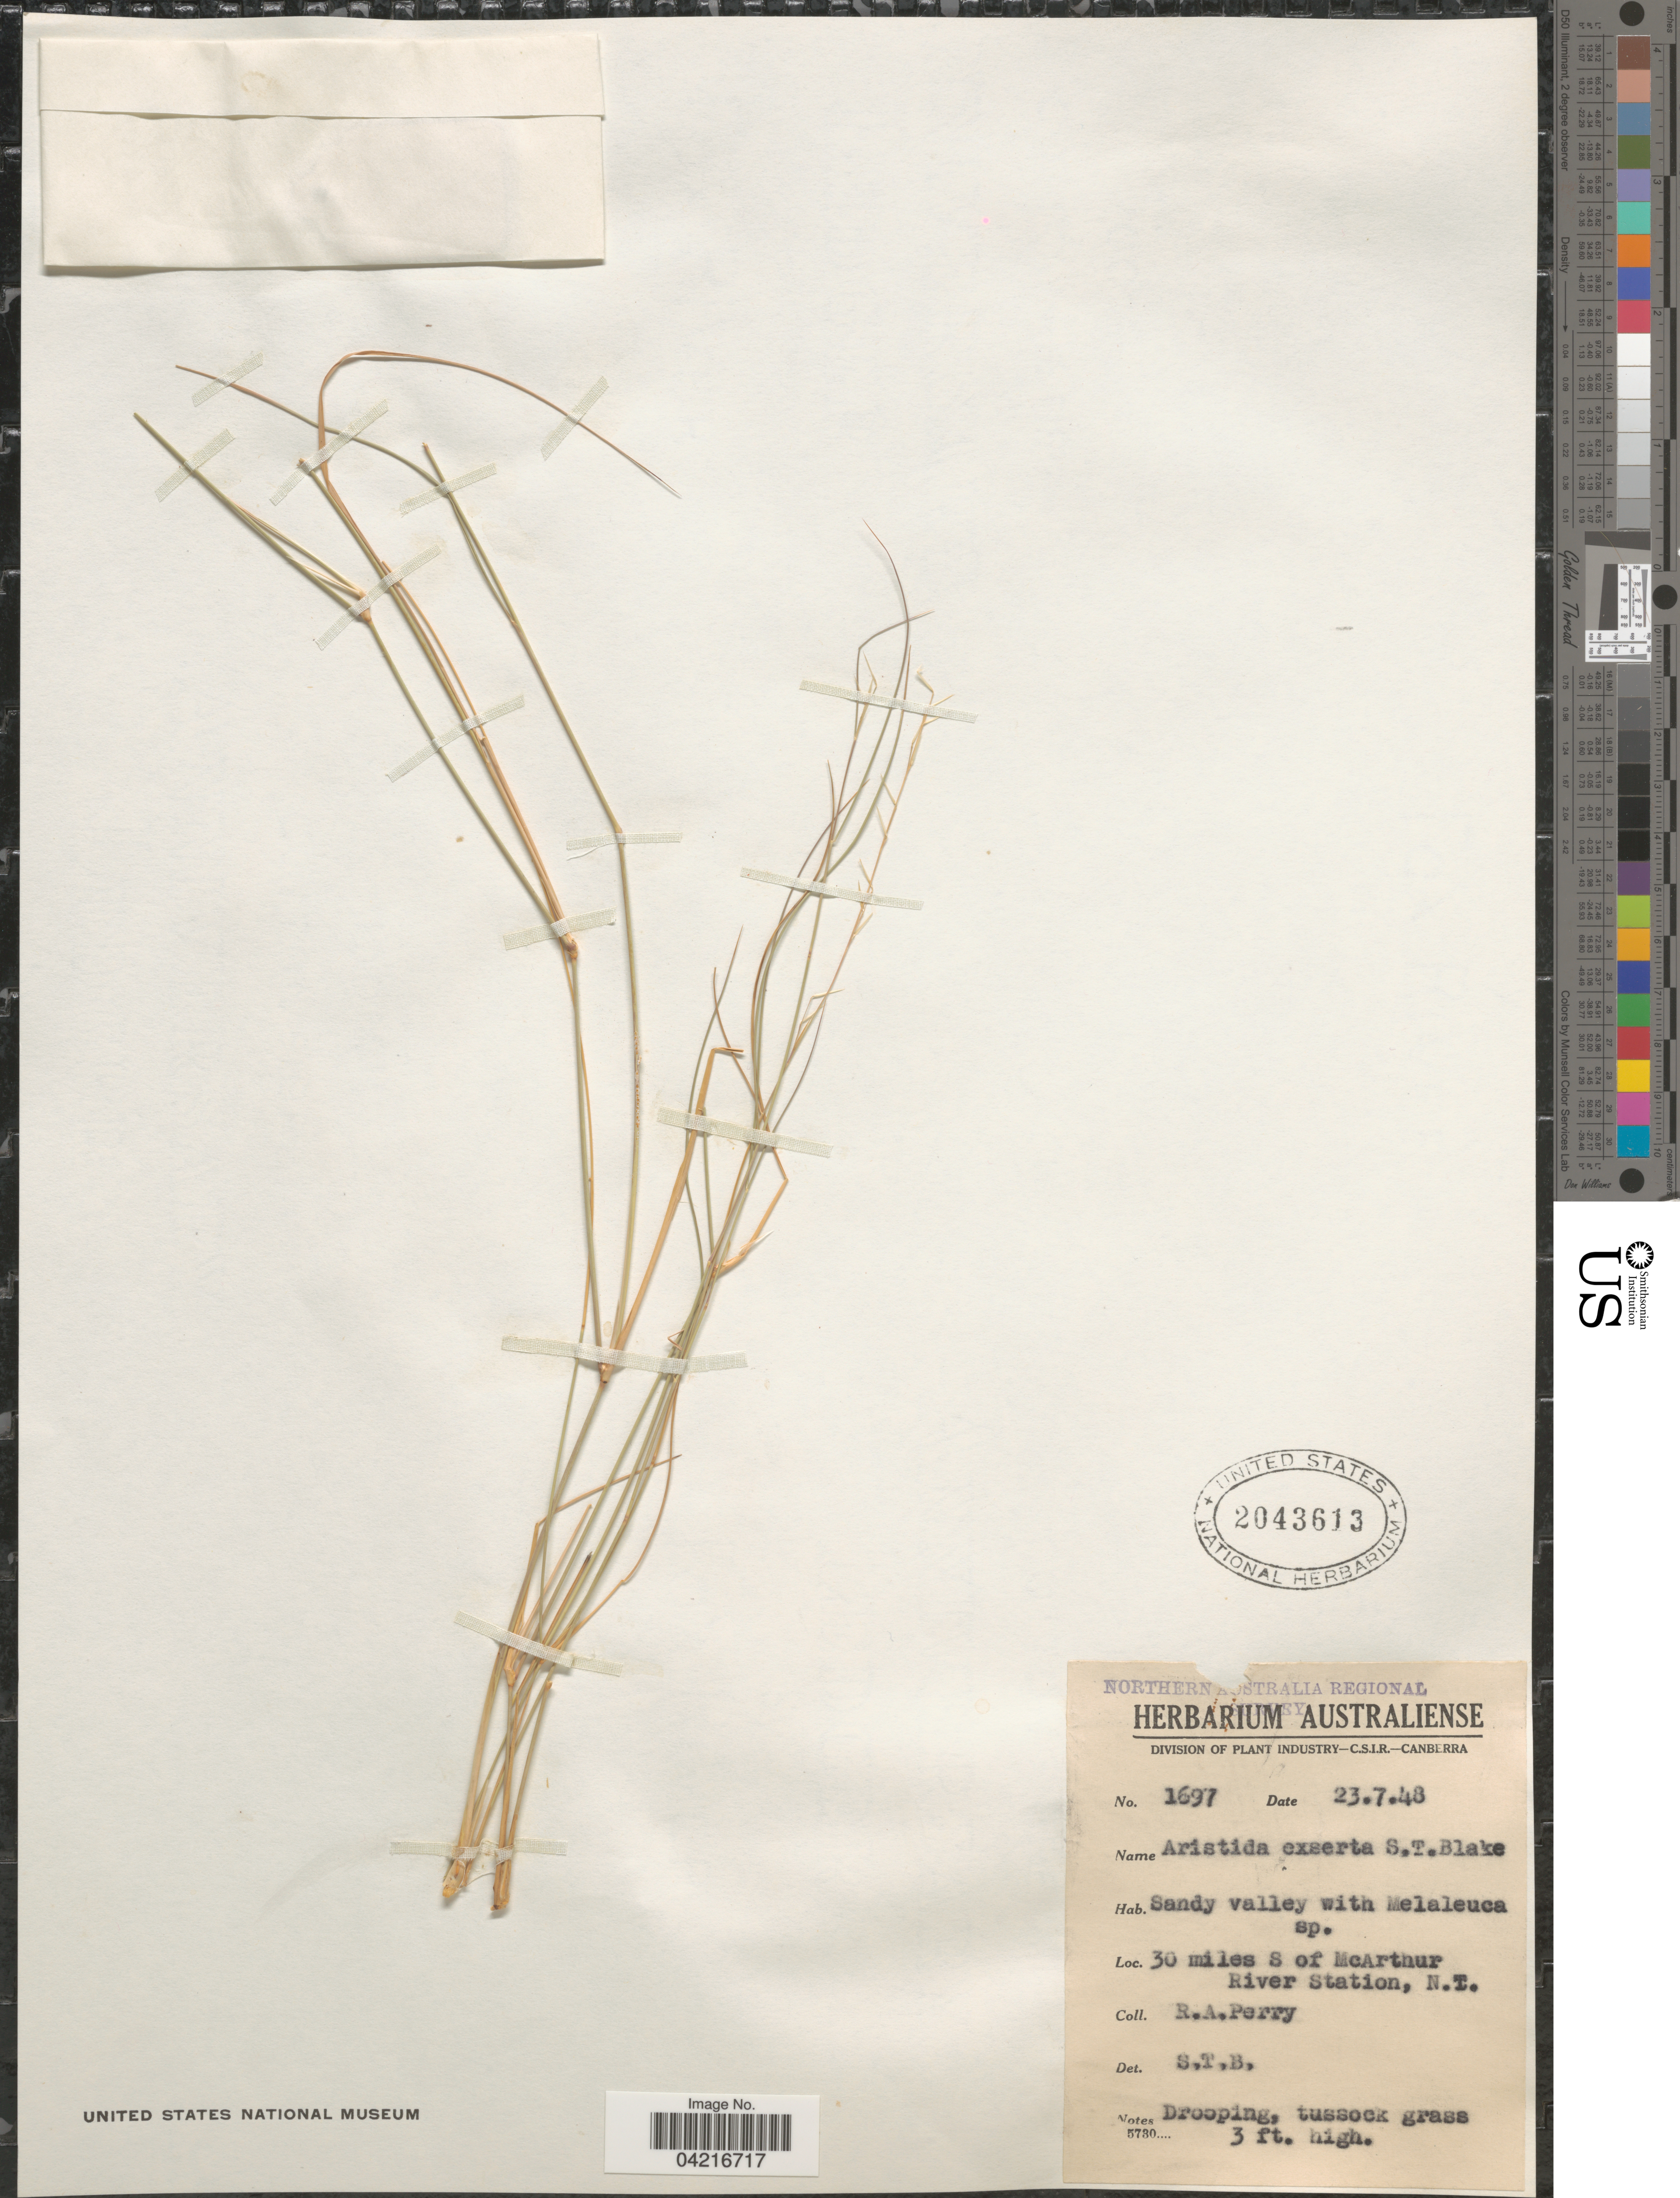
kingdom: Plantae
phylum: Tracheophyta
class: Liliopsida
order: Poales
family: Poaceae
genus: Aristida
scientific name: Aristida exserta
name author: S.T. Blake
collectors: Perry, R. A.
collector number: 1697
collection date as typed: Transcribed d/m/y: 23/7/48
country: Australia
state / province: Northern Territory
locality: Northern Australia Regional Survey. 30 miles S of McArthur River Station, N.T.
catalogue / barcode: US 2043613